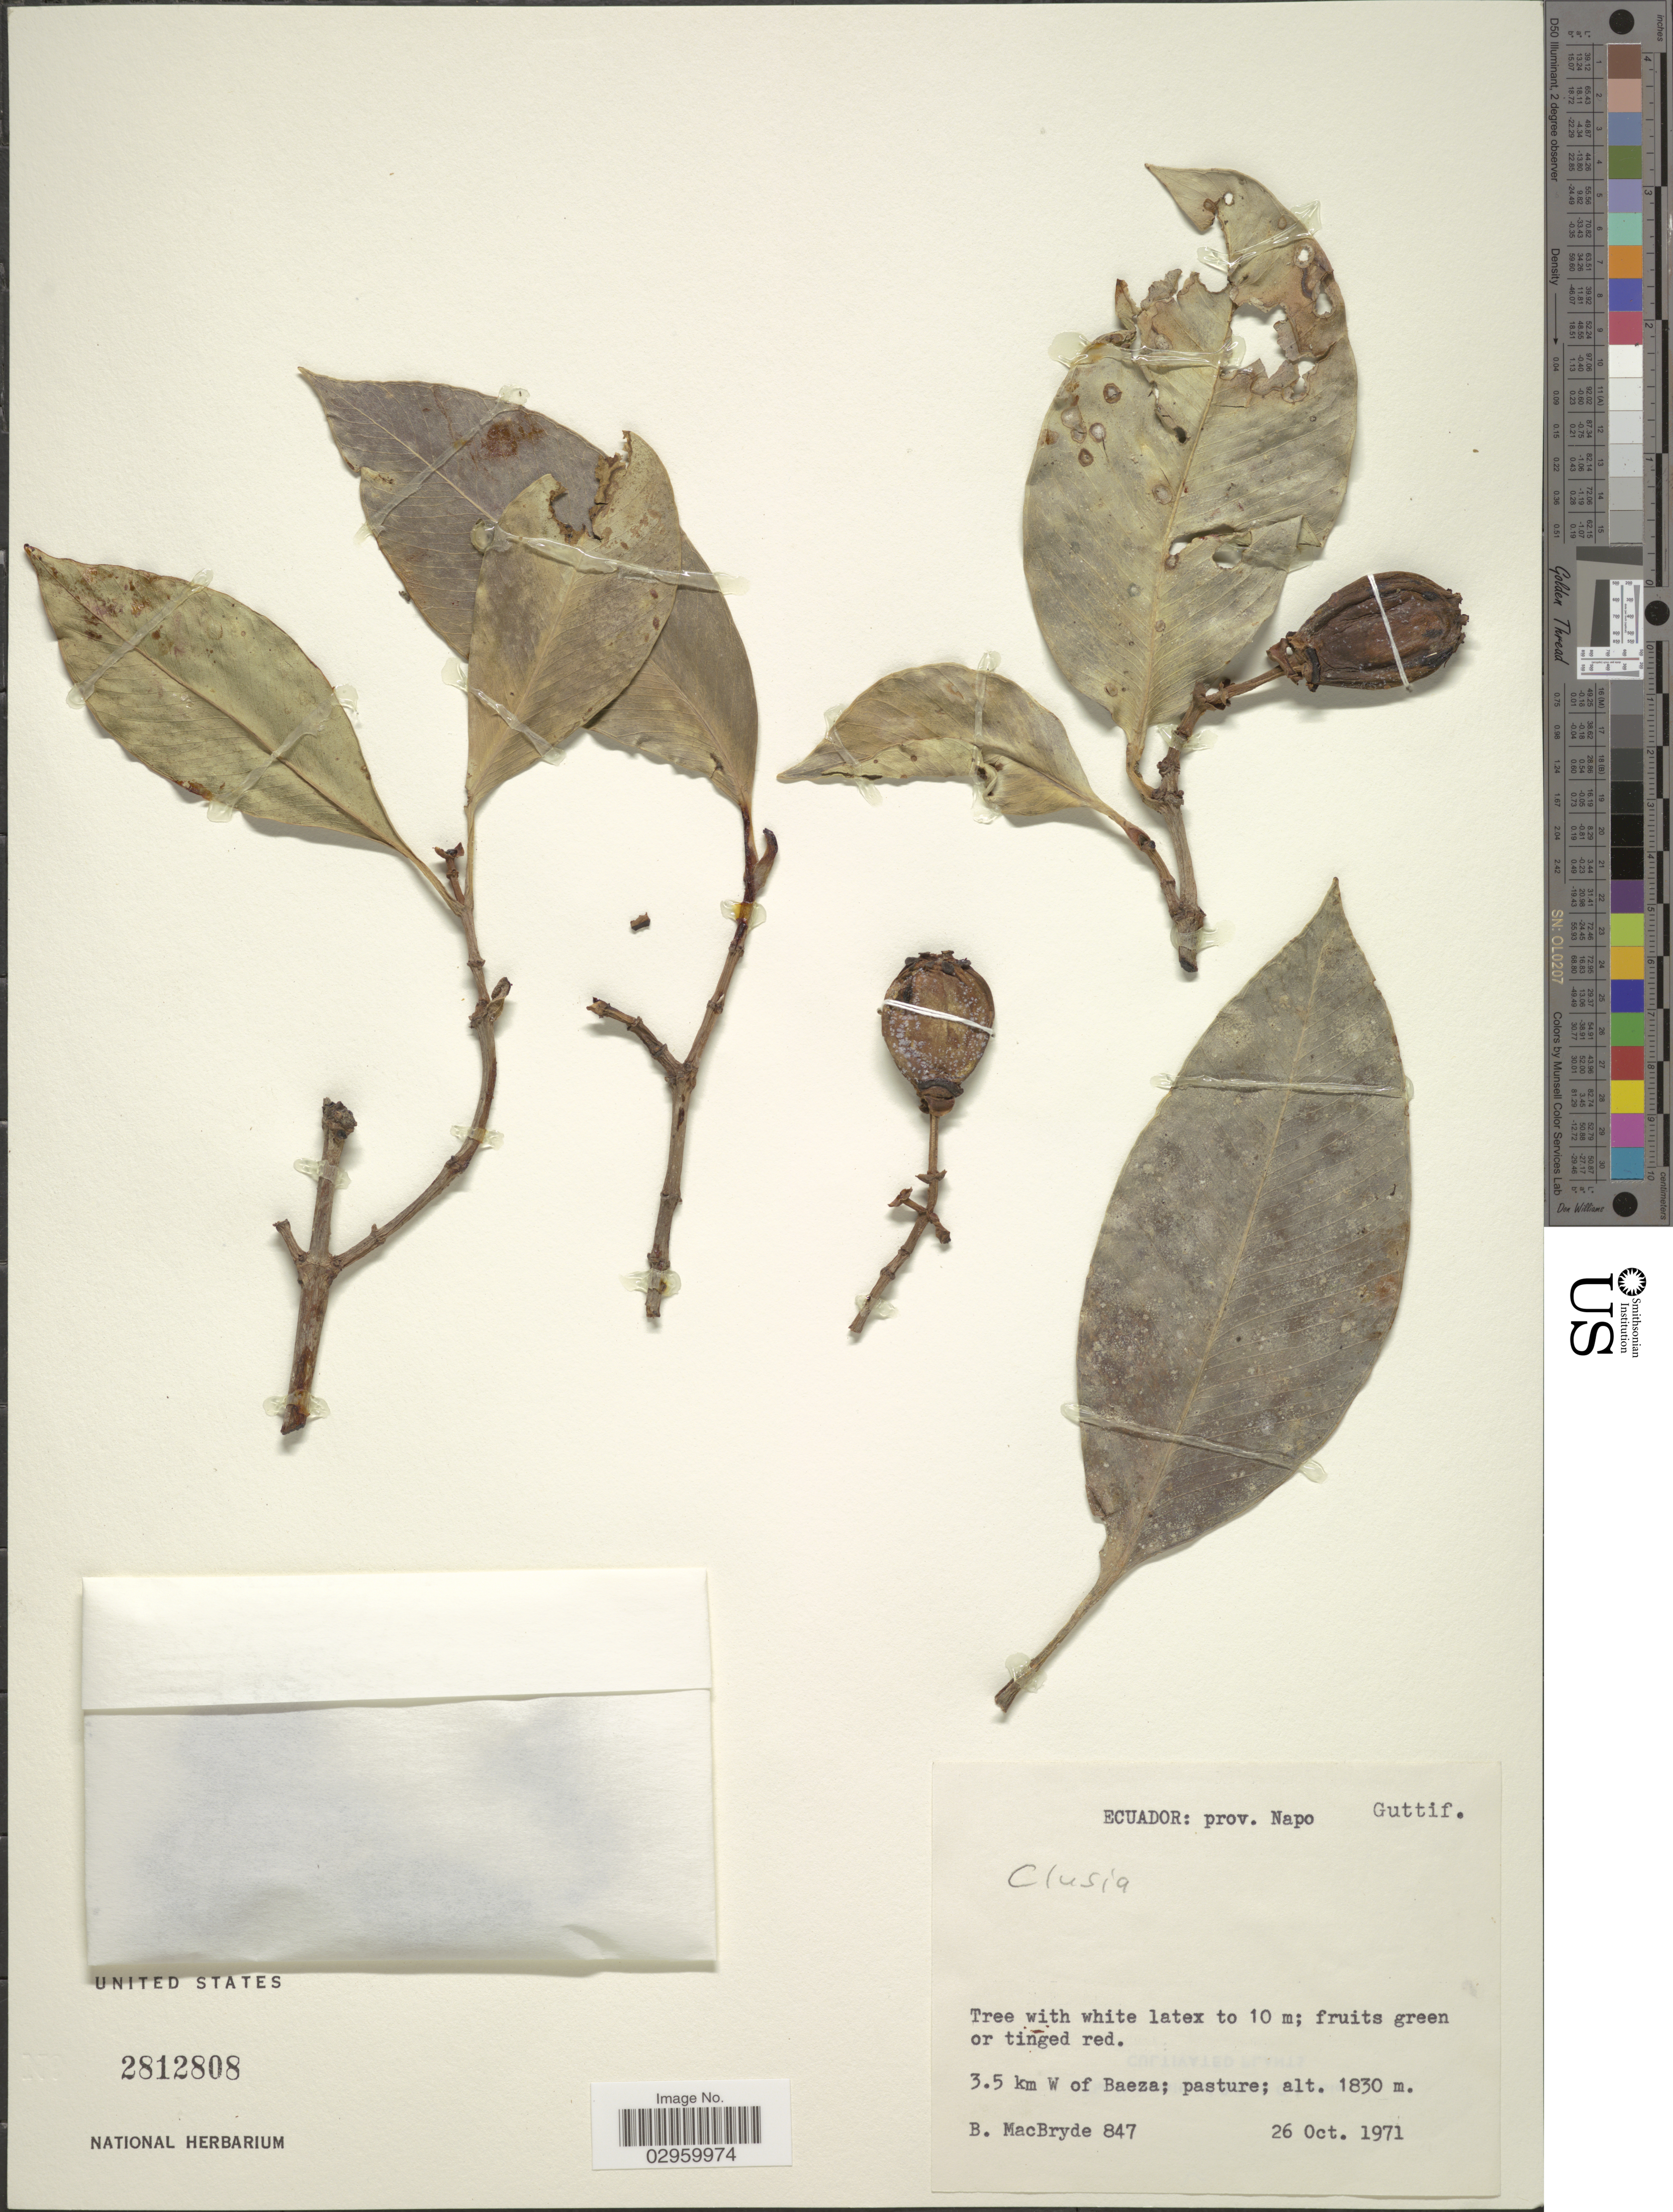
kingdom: Plantae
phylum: Tracheophyta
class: Magnoliopsida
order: Malpighiales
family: Clusiaceae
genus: Clusia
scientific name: Clusia sp.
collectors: B. MacBryde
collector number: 847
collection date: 1971-10-26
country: Ecuador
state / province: Napo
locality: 3.5 km W of Baeza.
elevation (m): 1830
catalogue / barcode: US 2812808